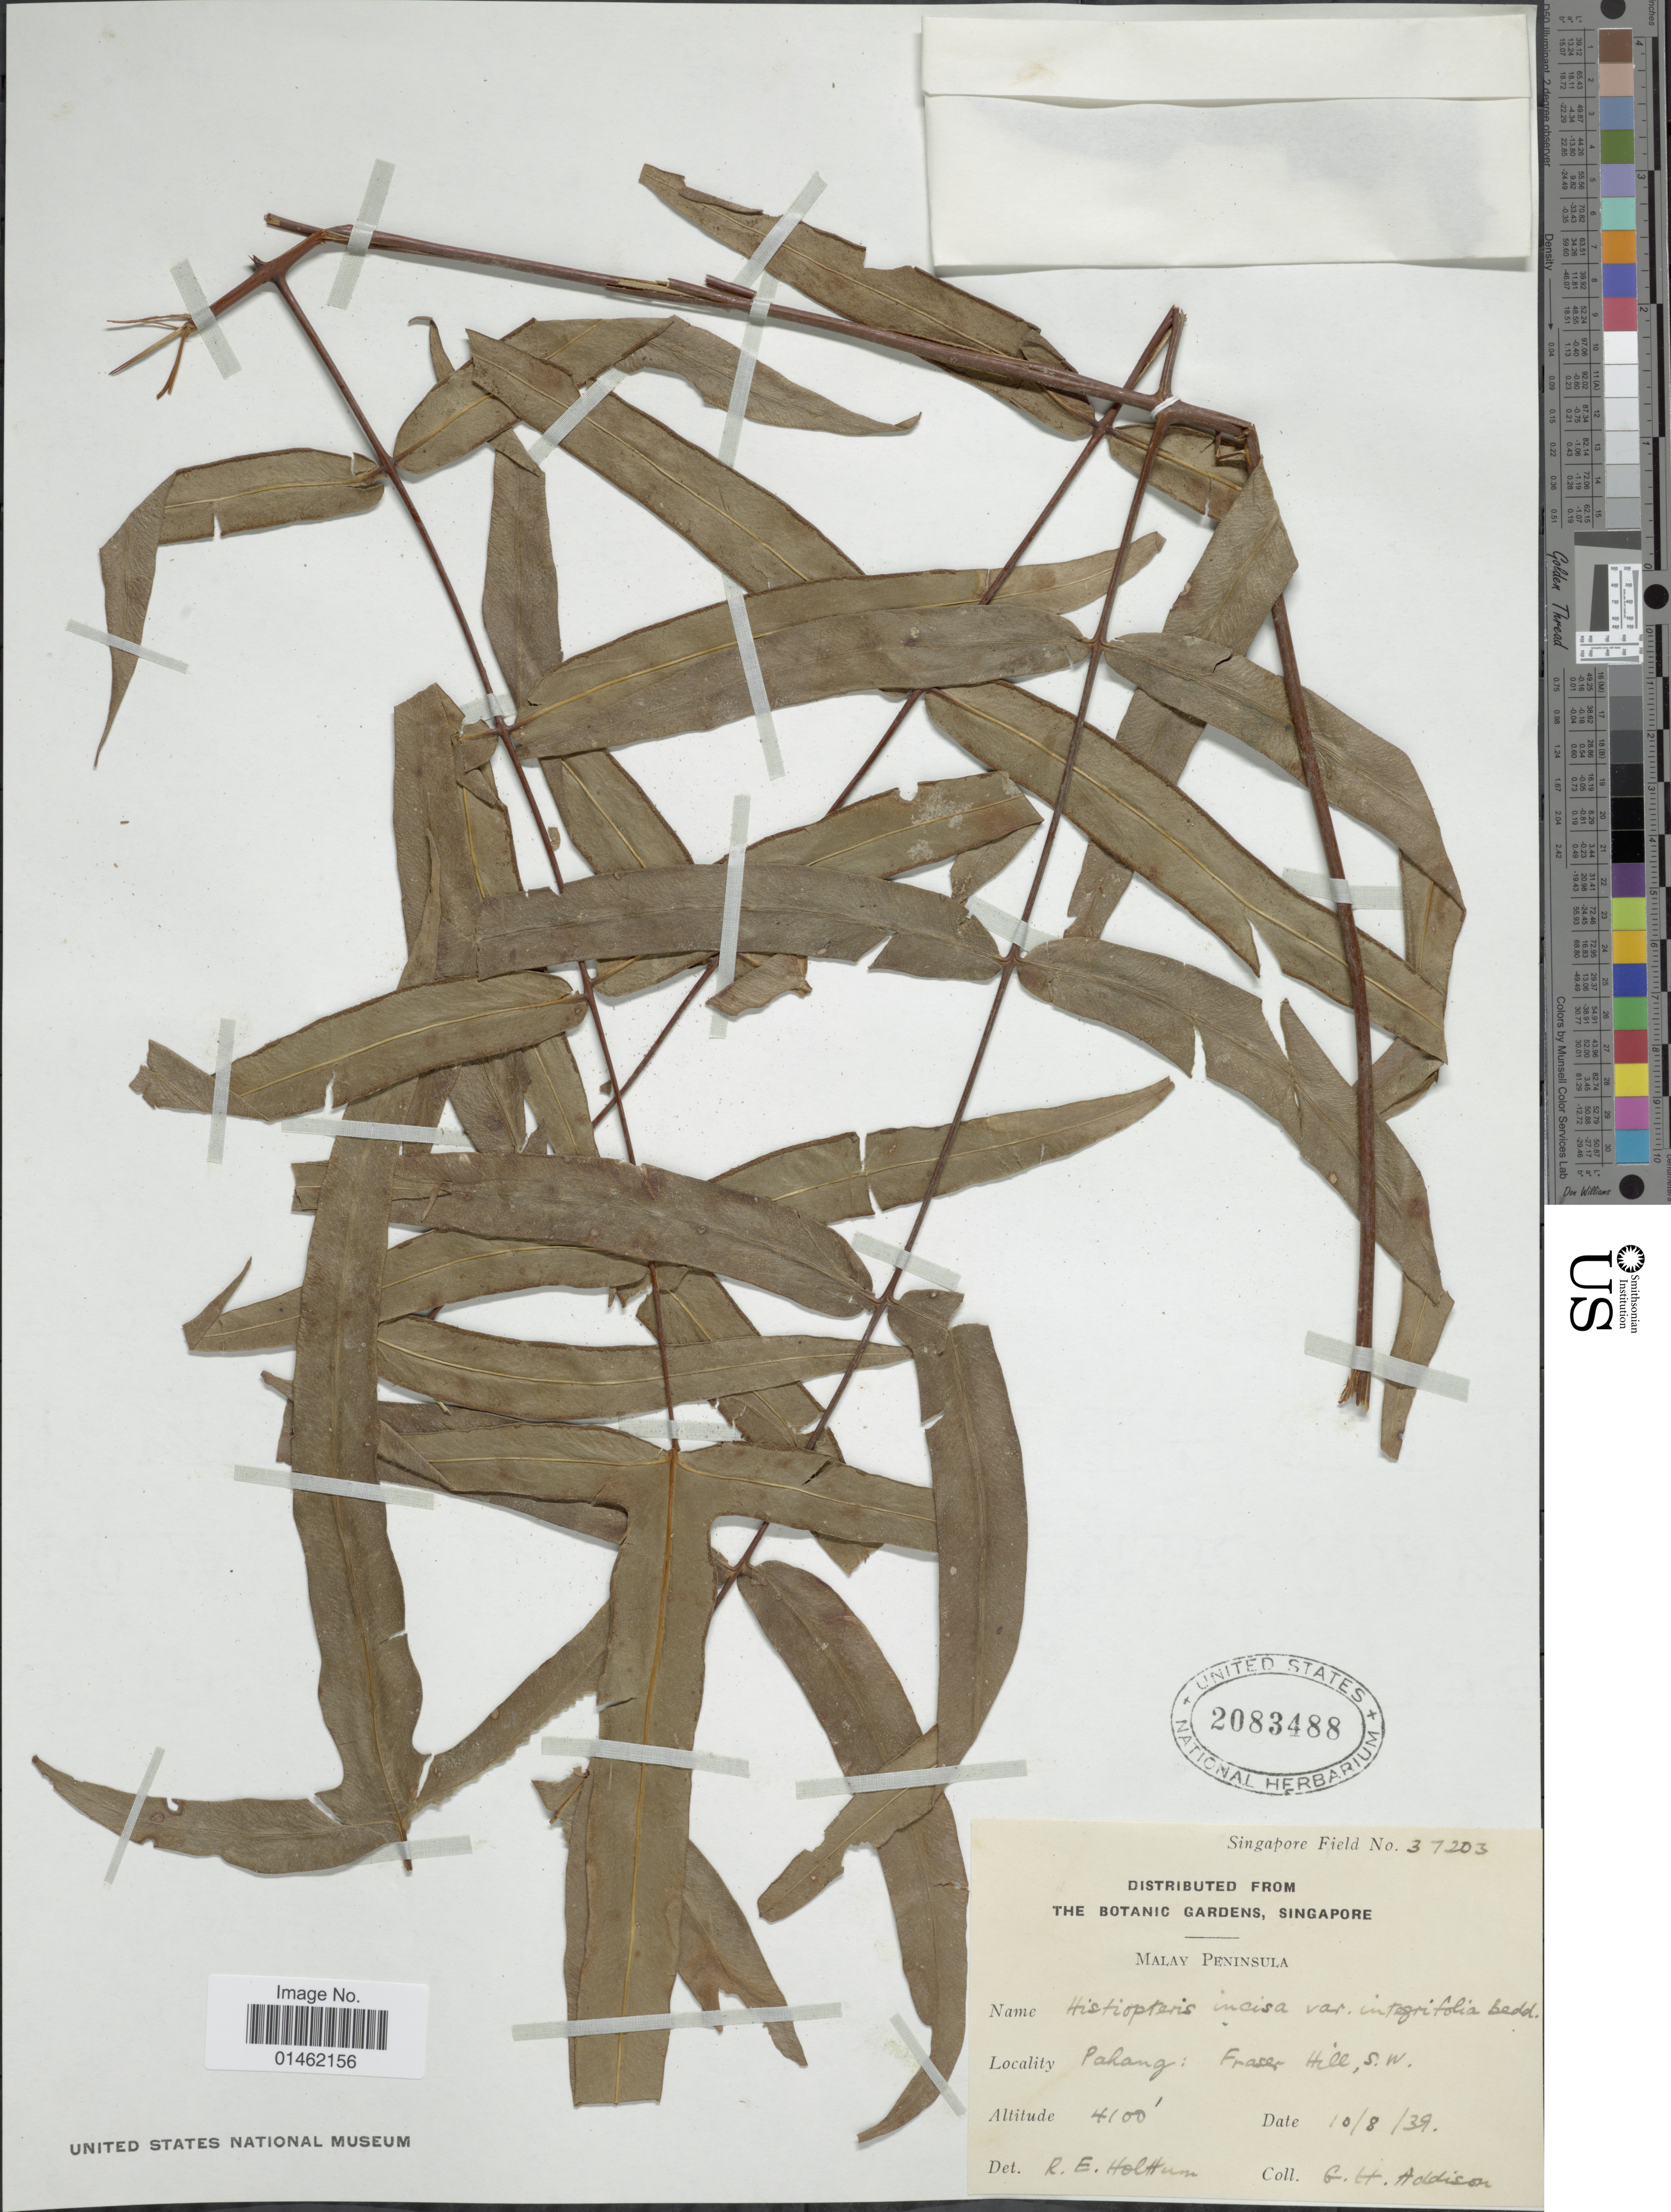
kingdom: Plantae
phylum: Tracheophyta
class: Polypodiopsida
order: Polypodiales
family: Dennstaedtiaceae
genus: Histiopteris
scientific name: Histiopteris incisa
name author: (Thunb.) J. Sm.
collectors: G. Addison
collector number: Singapore Field 37203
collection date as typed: Transcribed d/m/y: 10/8/39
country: Malaysia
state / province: Pahang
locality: Malay Peninsula, Fraser Hill, S.W.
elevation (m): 1250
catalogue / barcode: US 2083488